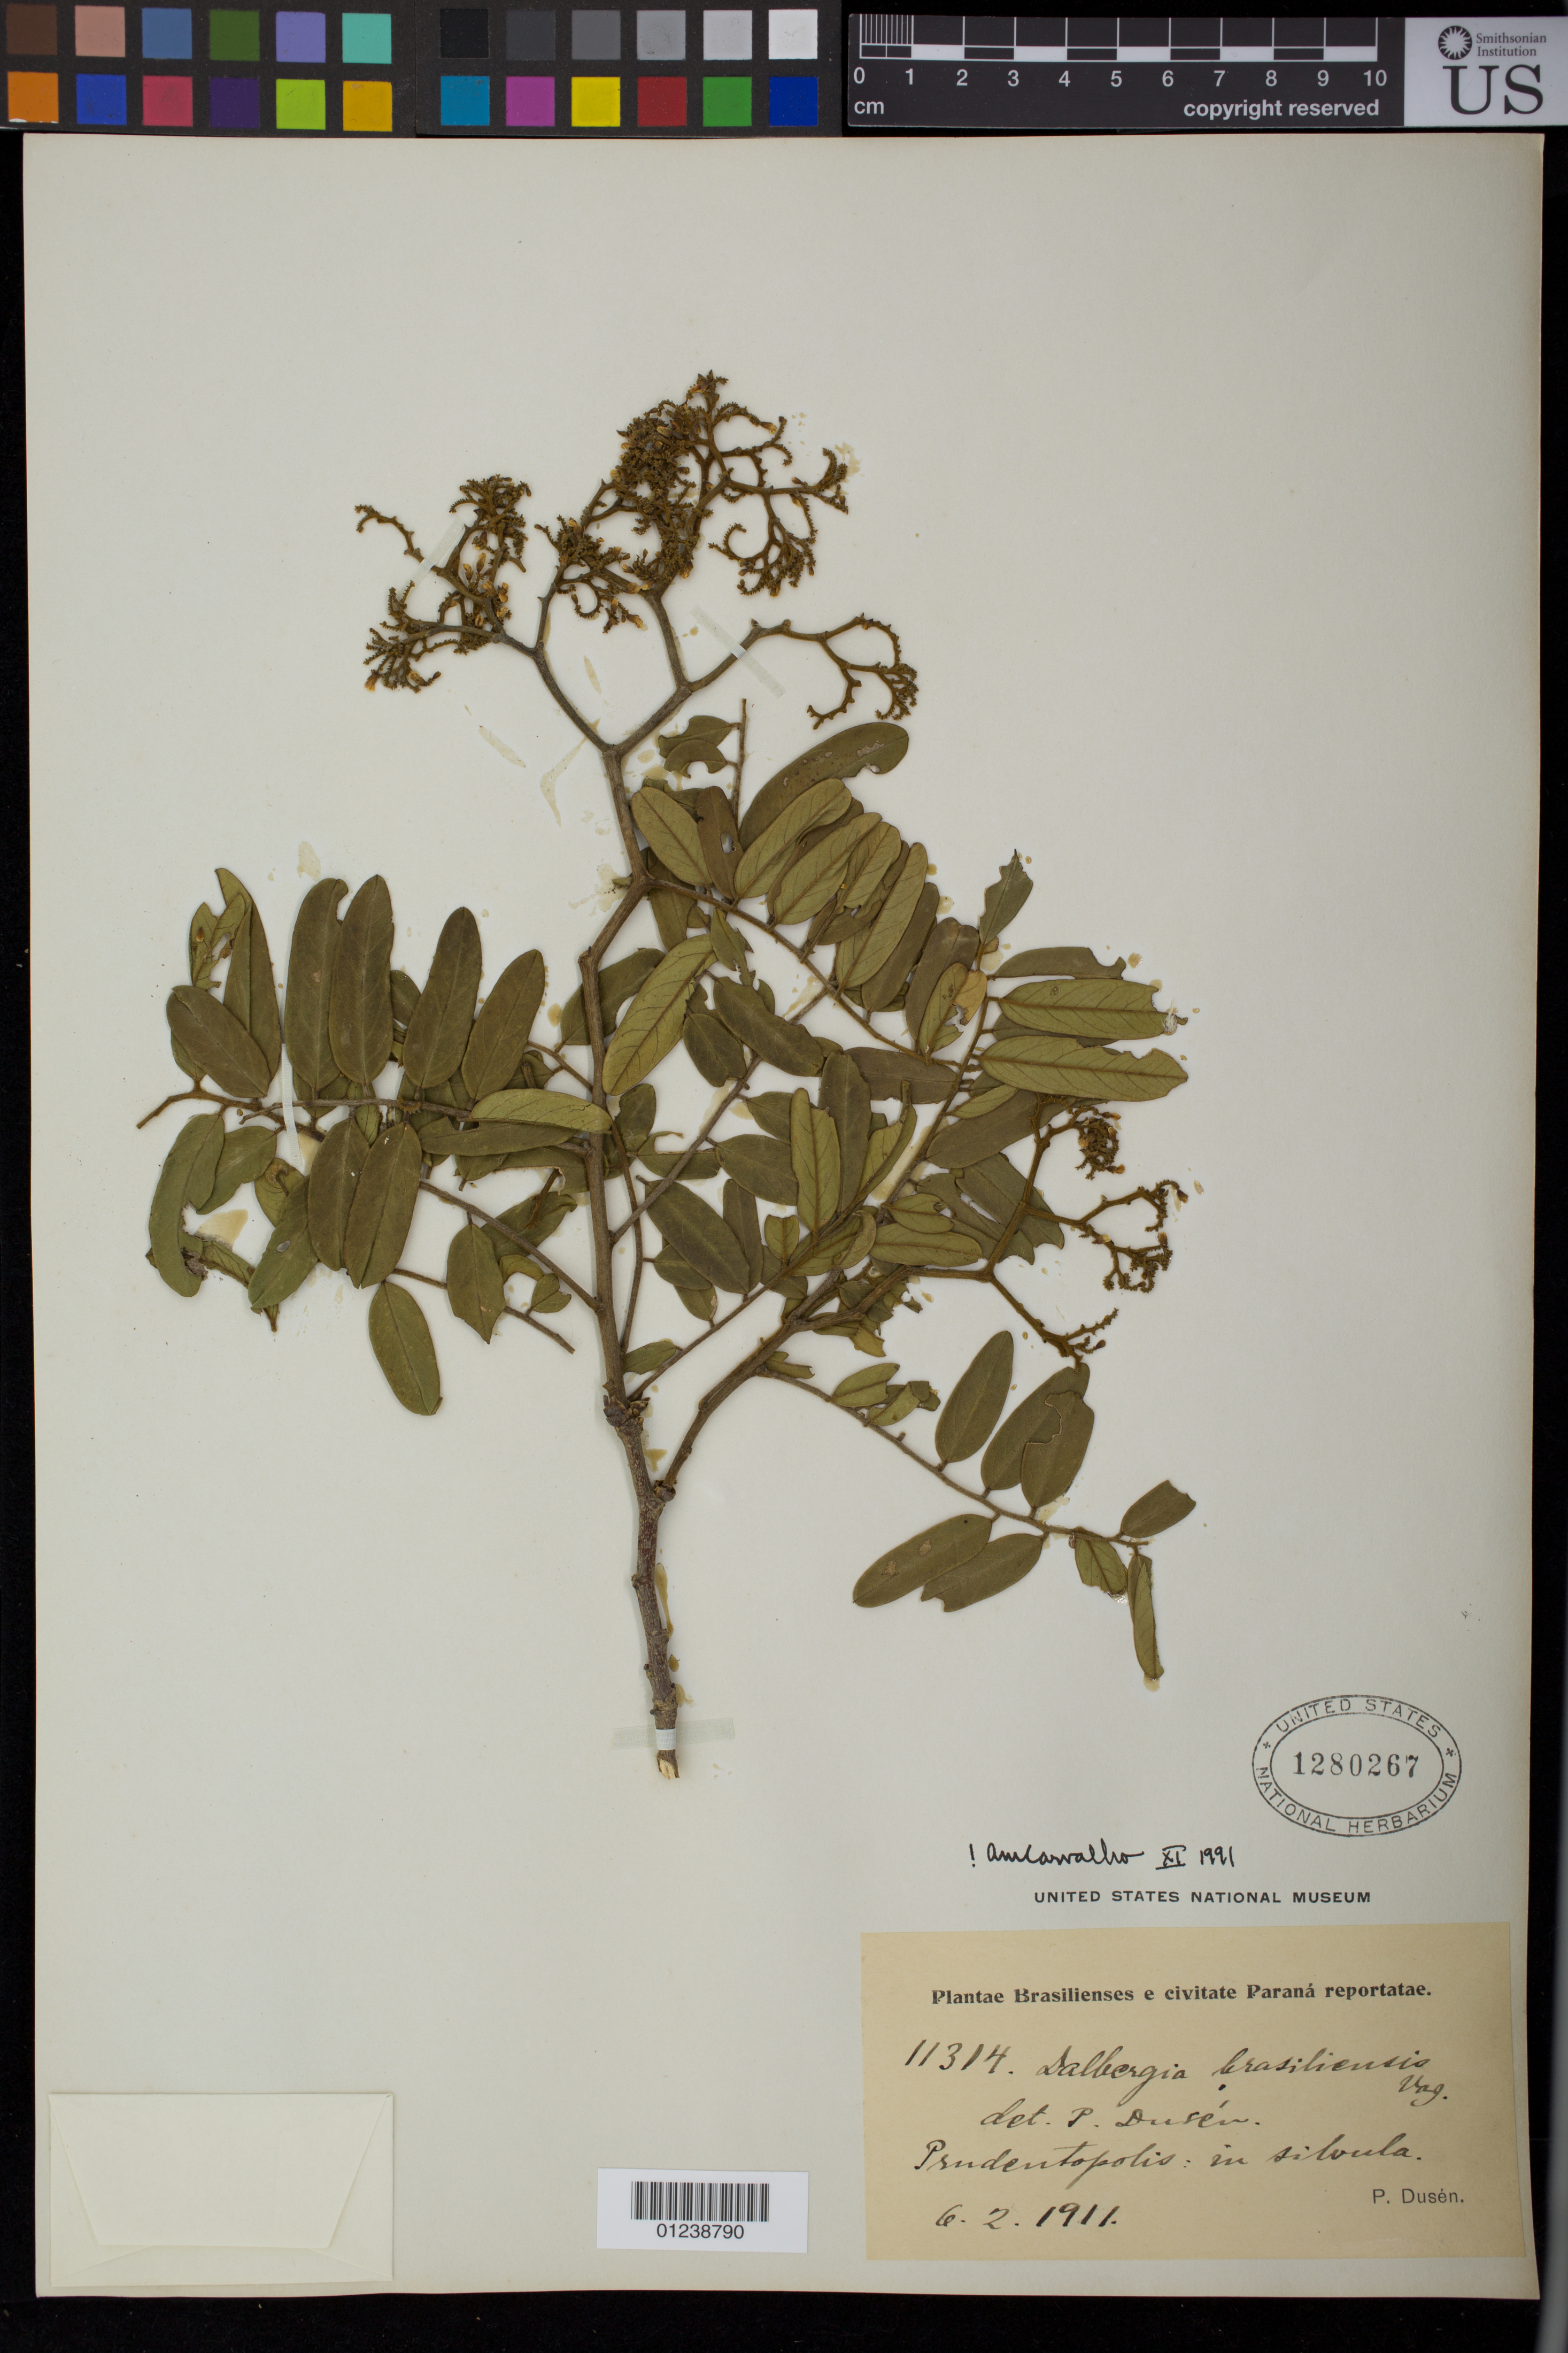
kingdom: Plantae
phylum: Tracheophyta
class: Magnoliopsida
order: Fabales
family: Fabaceae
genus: Dalbergia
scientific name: Dalbergia brasiliensis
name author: Vogel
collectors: P. Dusén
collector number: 11314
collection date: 1911-02-06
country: Brazil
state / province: Paraná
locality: Prudentopolis in silvula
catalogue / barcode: US 1280267